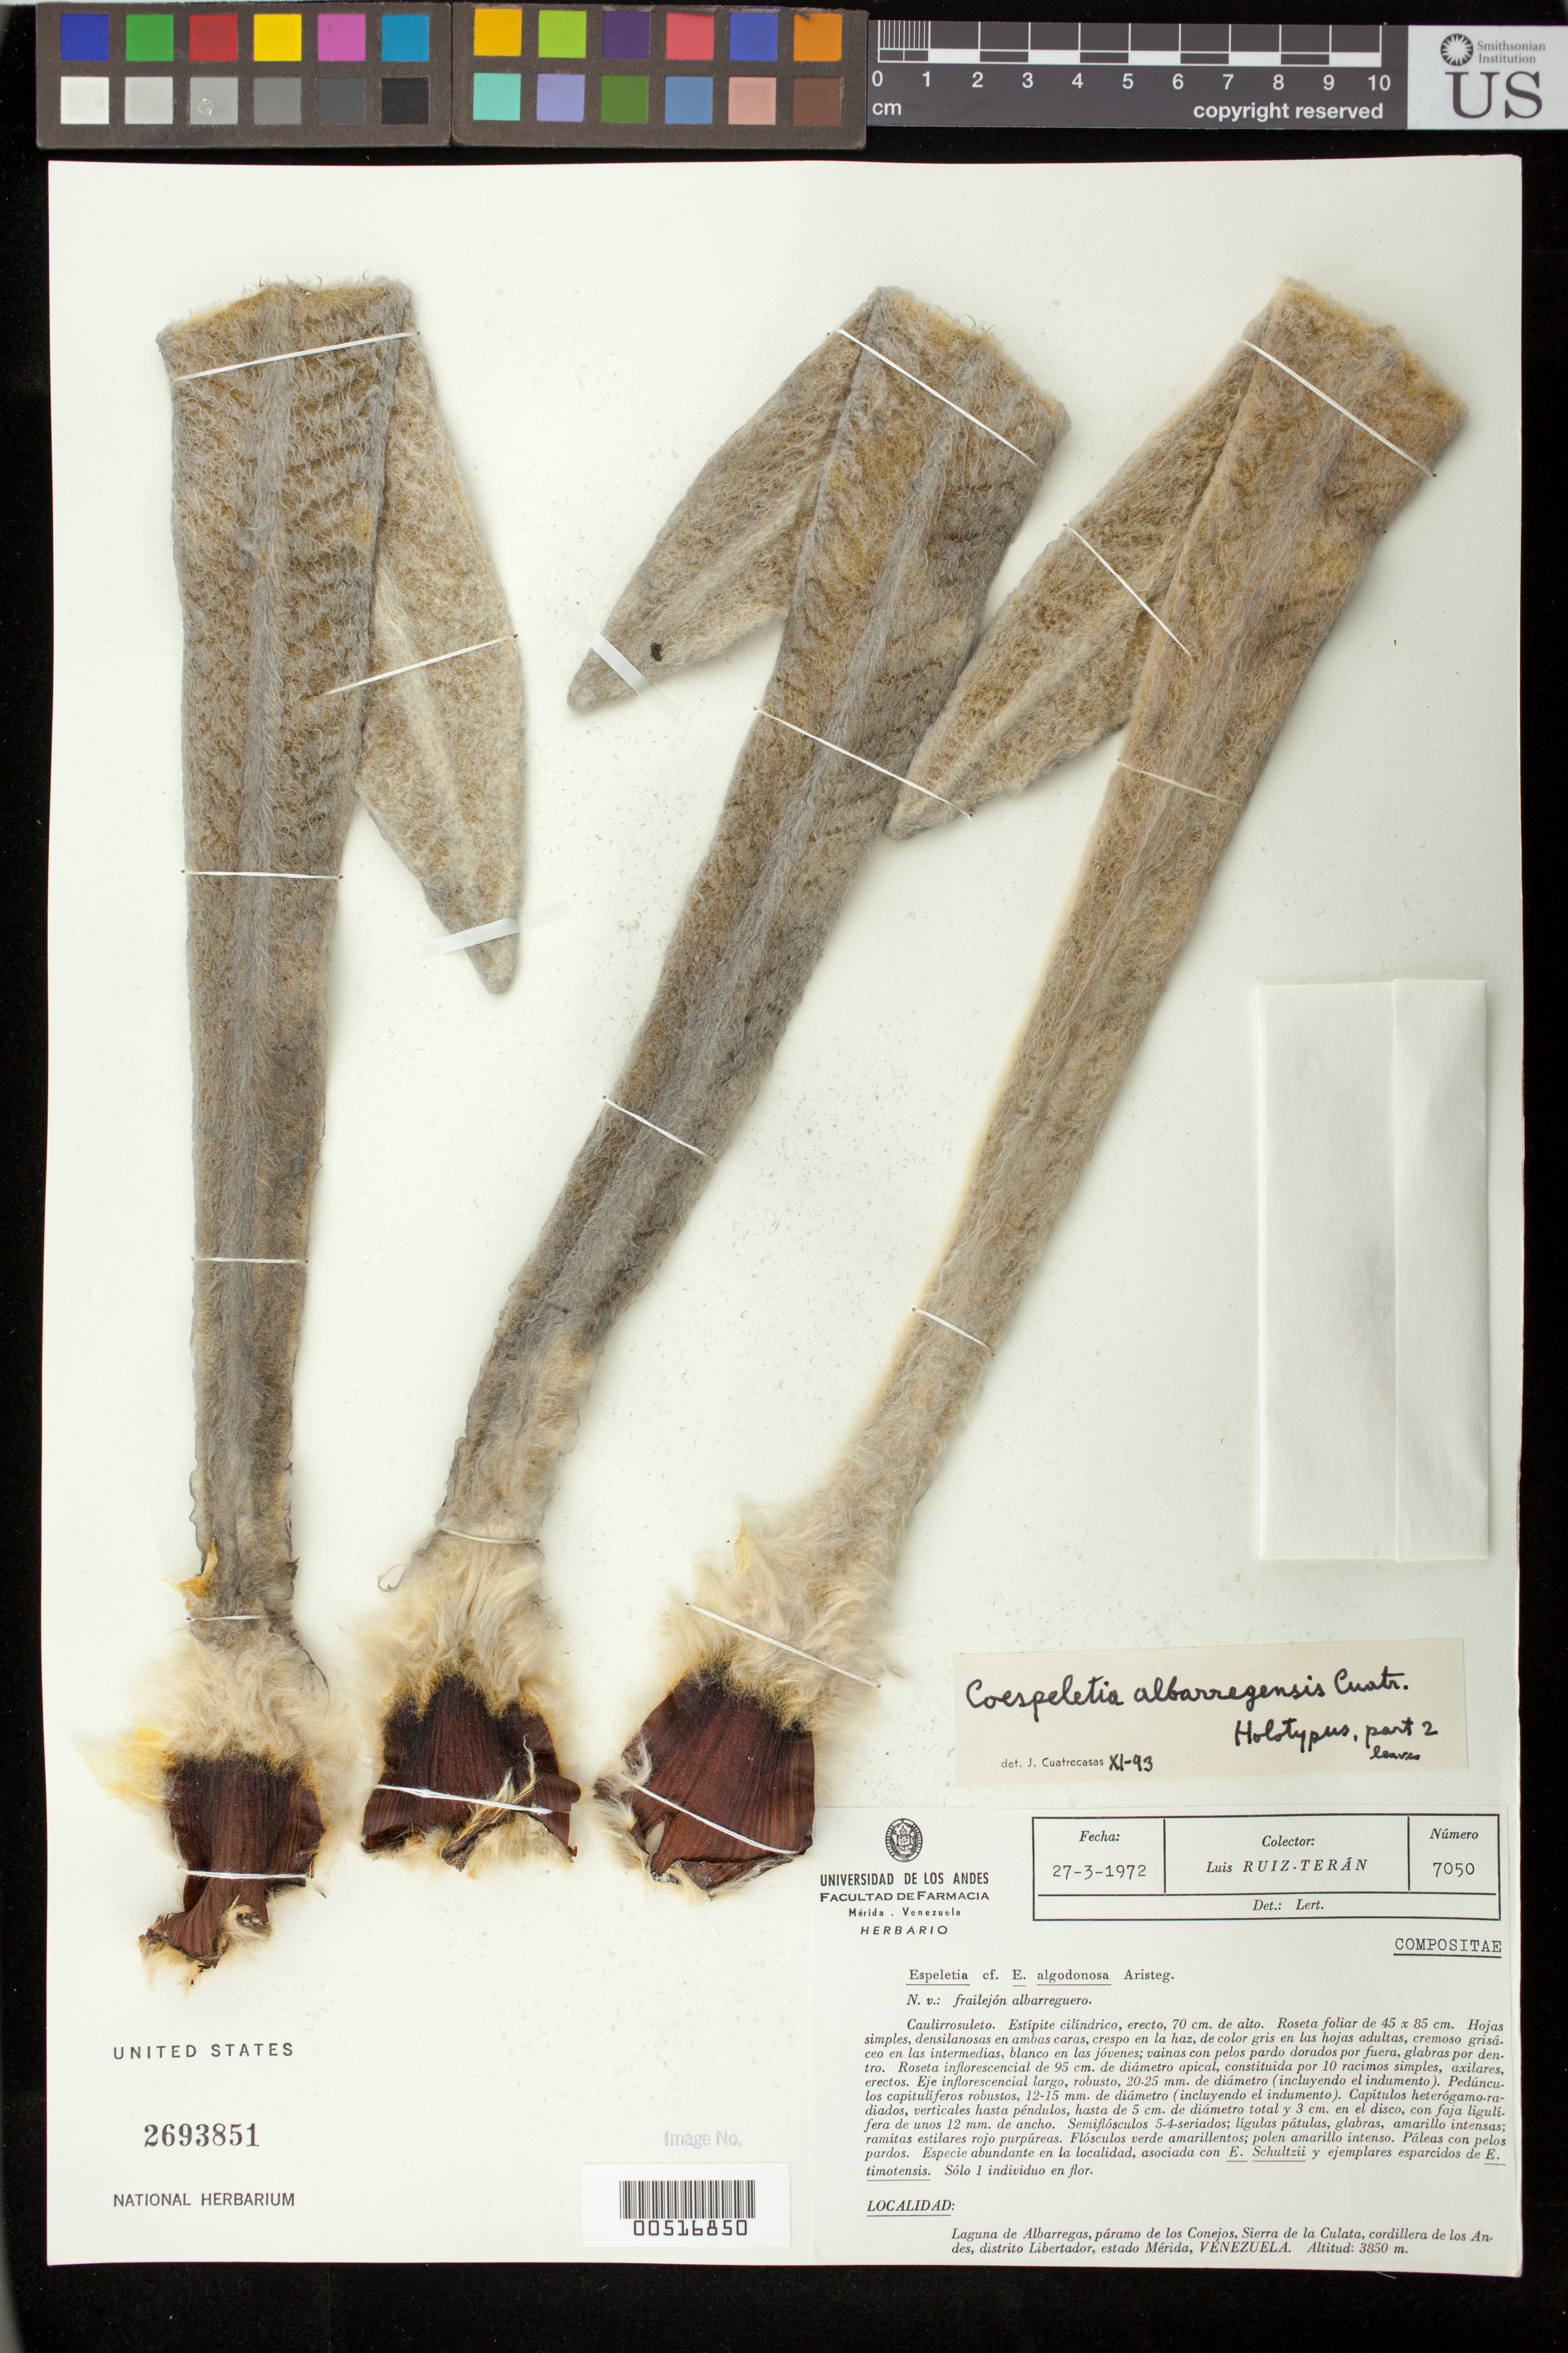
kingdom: Plantae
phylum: Tracheophyta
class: Magnoliopsida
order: Asterales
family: Asteraceae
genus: Coespeletia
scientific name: Coespeletia albarregensis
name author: Cuatrec.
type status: Holotype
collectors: L. E. Ruíz-Terán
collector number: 7050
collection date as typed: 27 Mar 1972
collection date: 1972-03-27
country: Venezuela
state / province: Mérida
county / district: Libertador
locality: Laguna de Albarregas, Páramo de Los Conejos, Sierra de La Culata, Cordillera de Los Andes.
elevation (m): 3850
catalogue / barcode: US 2693851